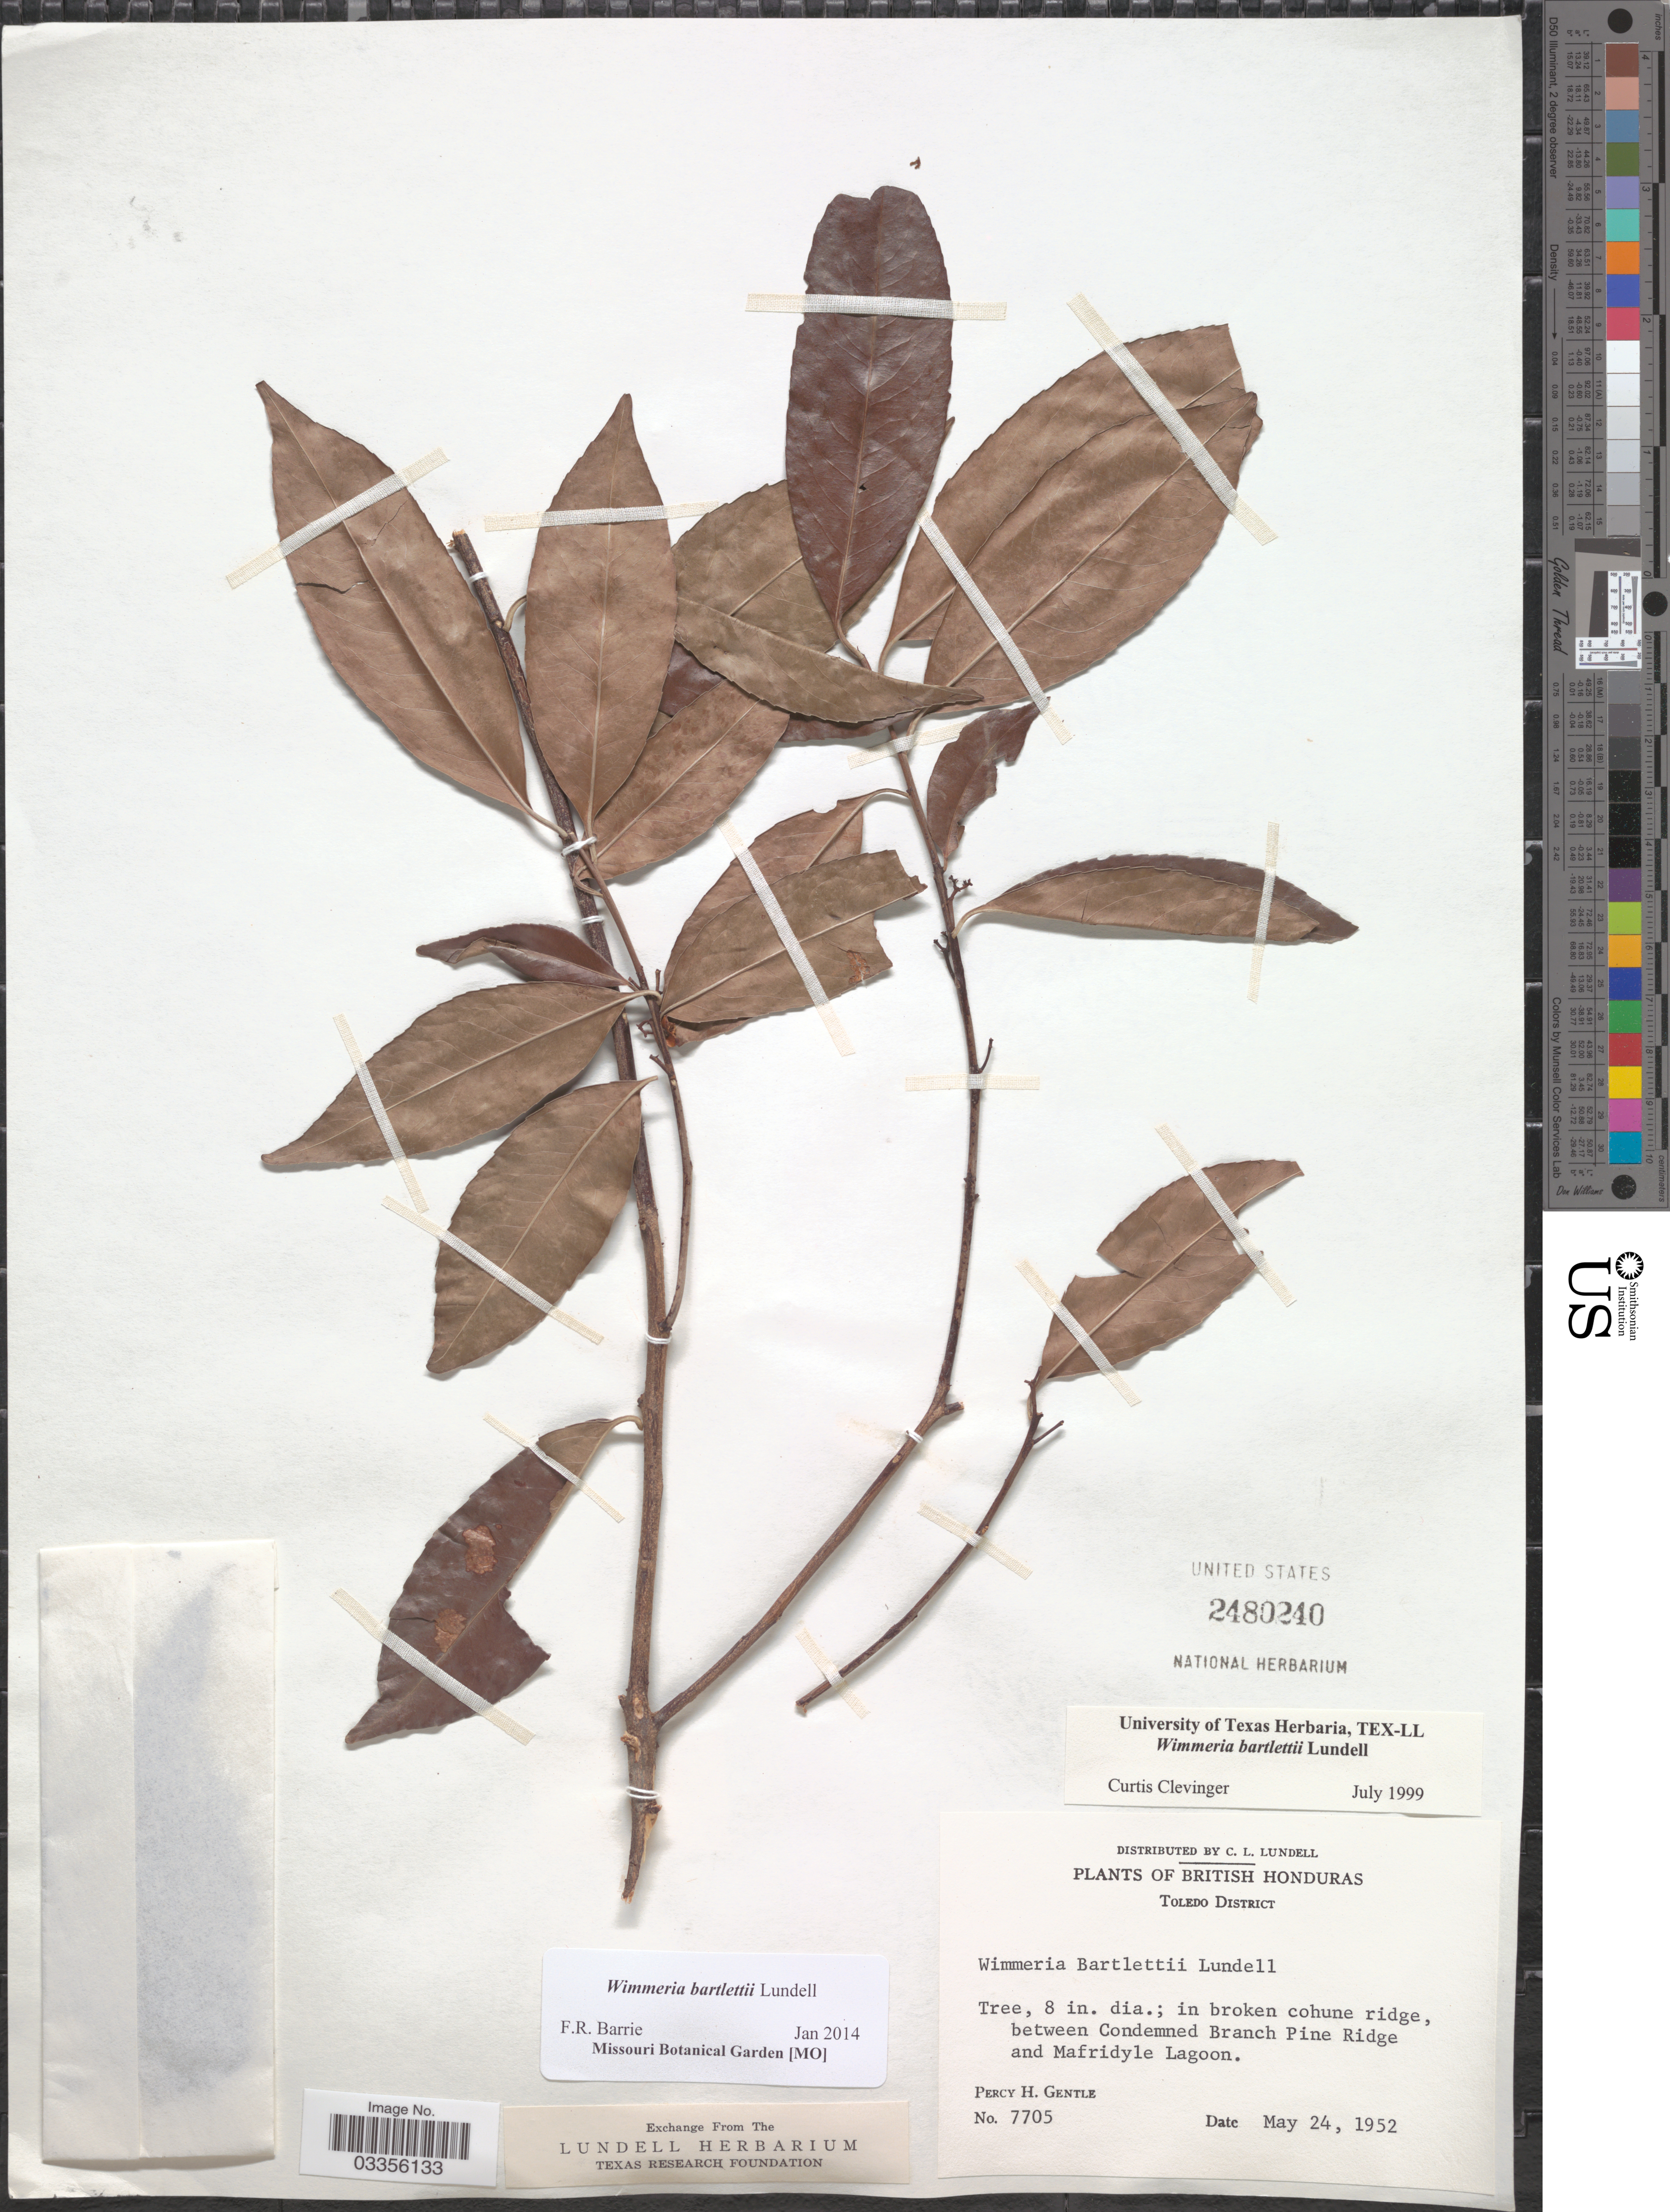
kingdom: Plantae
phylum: Tracheophyta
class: Magnoliopsida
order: Celastrales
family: Celastraceae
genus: Wimmeria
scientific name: Wimmeria bartlettii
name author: Lundell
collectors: P. H. Gentle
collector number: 7705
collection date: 1952-05-24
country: Belize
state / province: Toledo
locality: British Honduras. Toledo District. Between Condemned Branch Pine Ridge and Mafridyle Lagoon.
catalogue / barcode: US 2480240